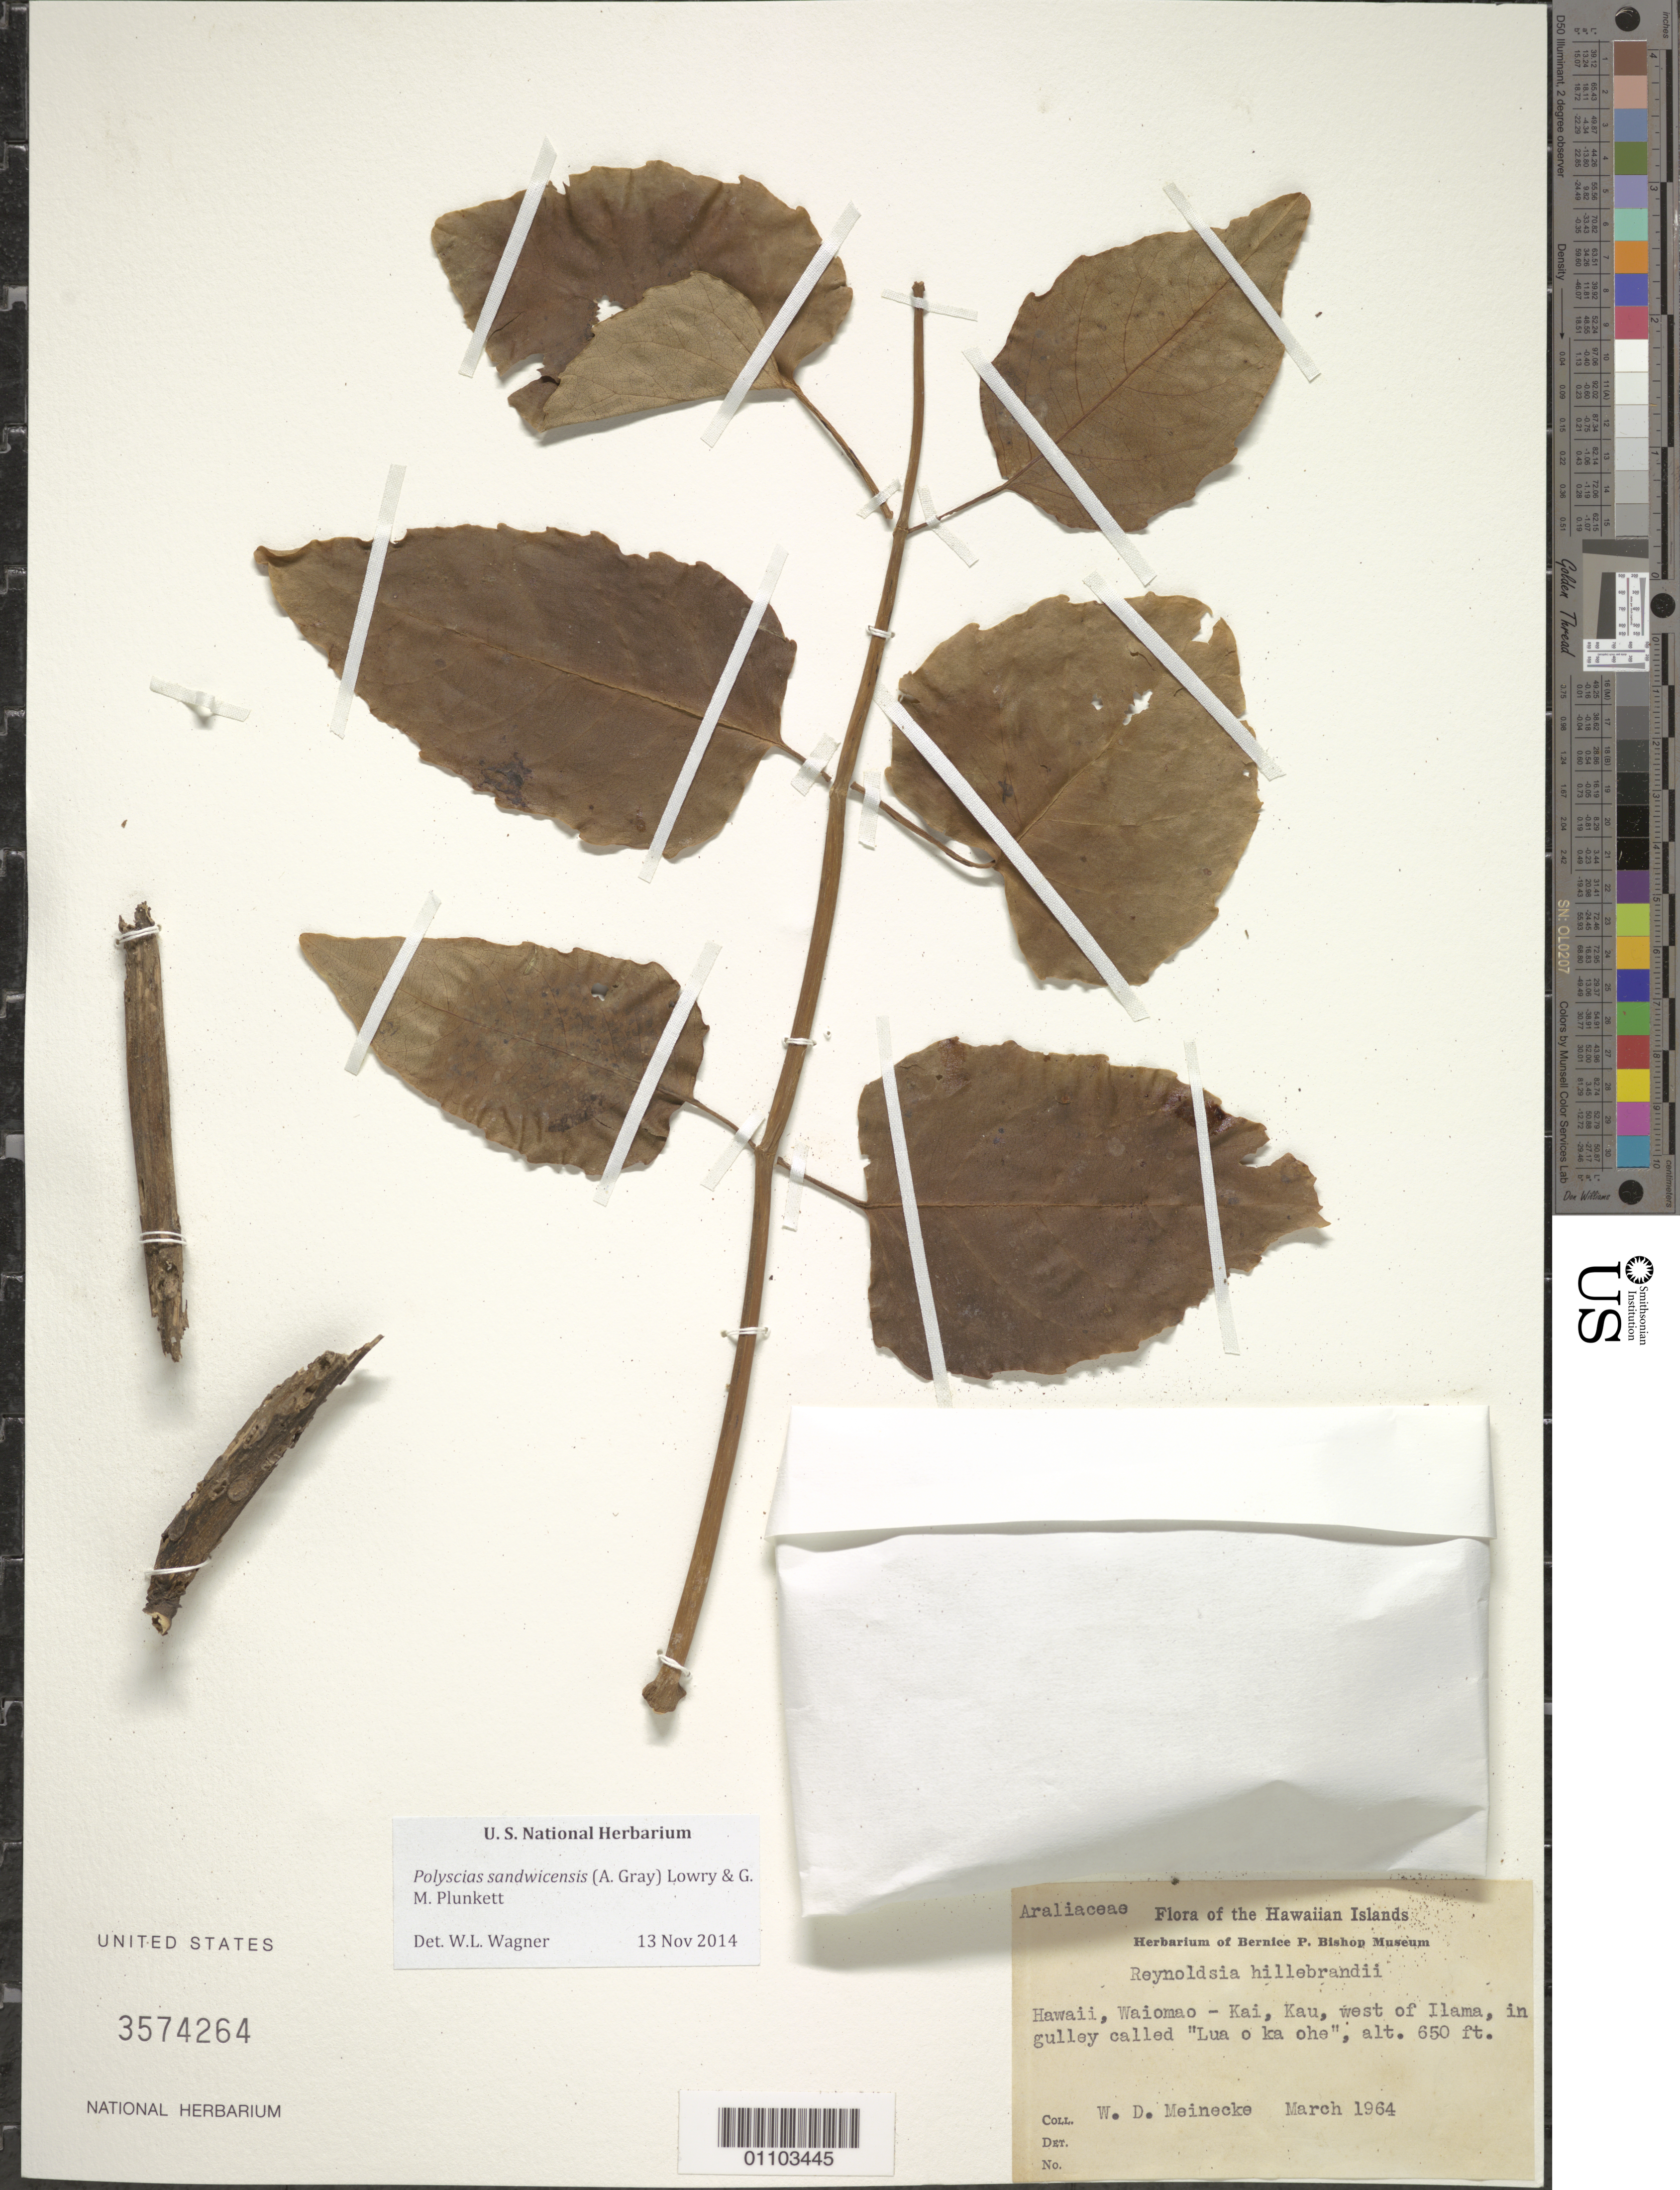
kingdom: Plantae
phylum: Tracheophyta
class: Magnoliopsida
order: Apiales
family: Araliaceae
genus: Polyscias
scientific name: Polyscias sandwicensis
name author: (A. Gray) Lowry & G. M. Plunkett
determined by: Wagner, W. L., (BOT), Smithsonian Institution - National Museum of Natural History (UNITED STATES)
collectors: W. Meinecke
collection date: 1964-03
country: United States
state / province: Hawaii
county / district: Hawaii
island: Hawaii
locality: Waiomao- Kai, Kau, W of Ilama, in gulley called "Lua o ka ohe"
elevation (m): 198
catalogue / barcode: US 3574264